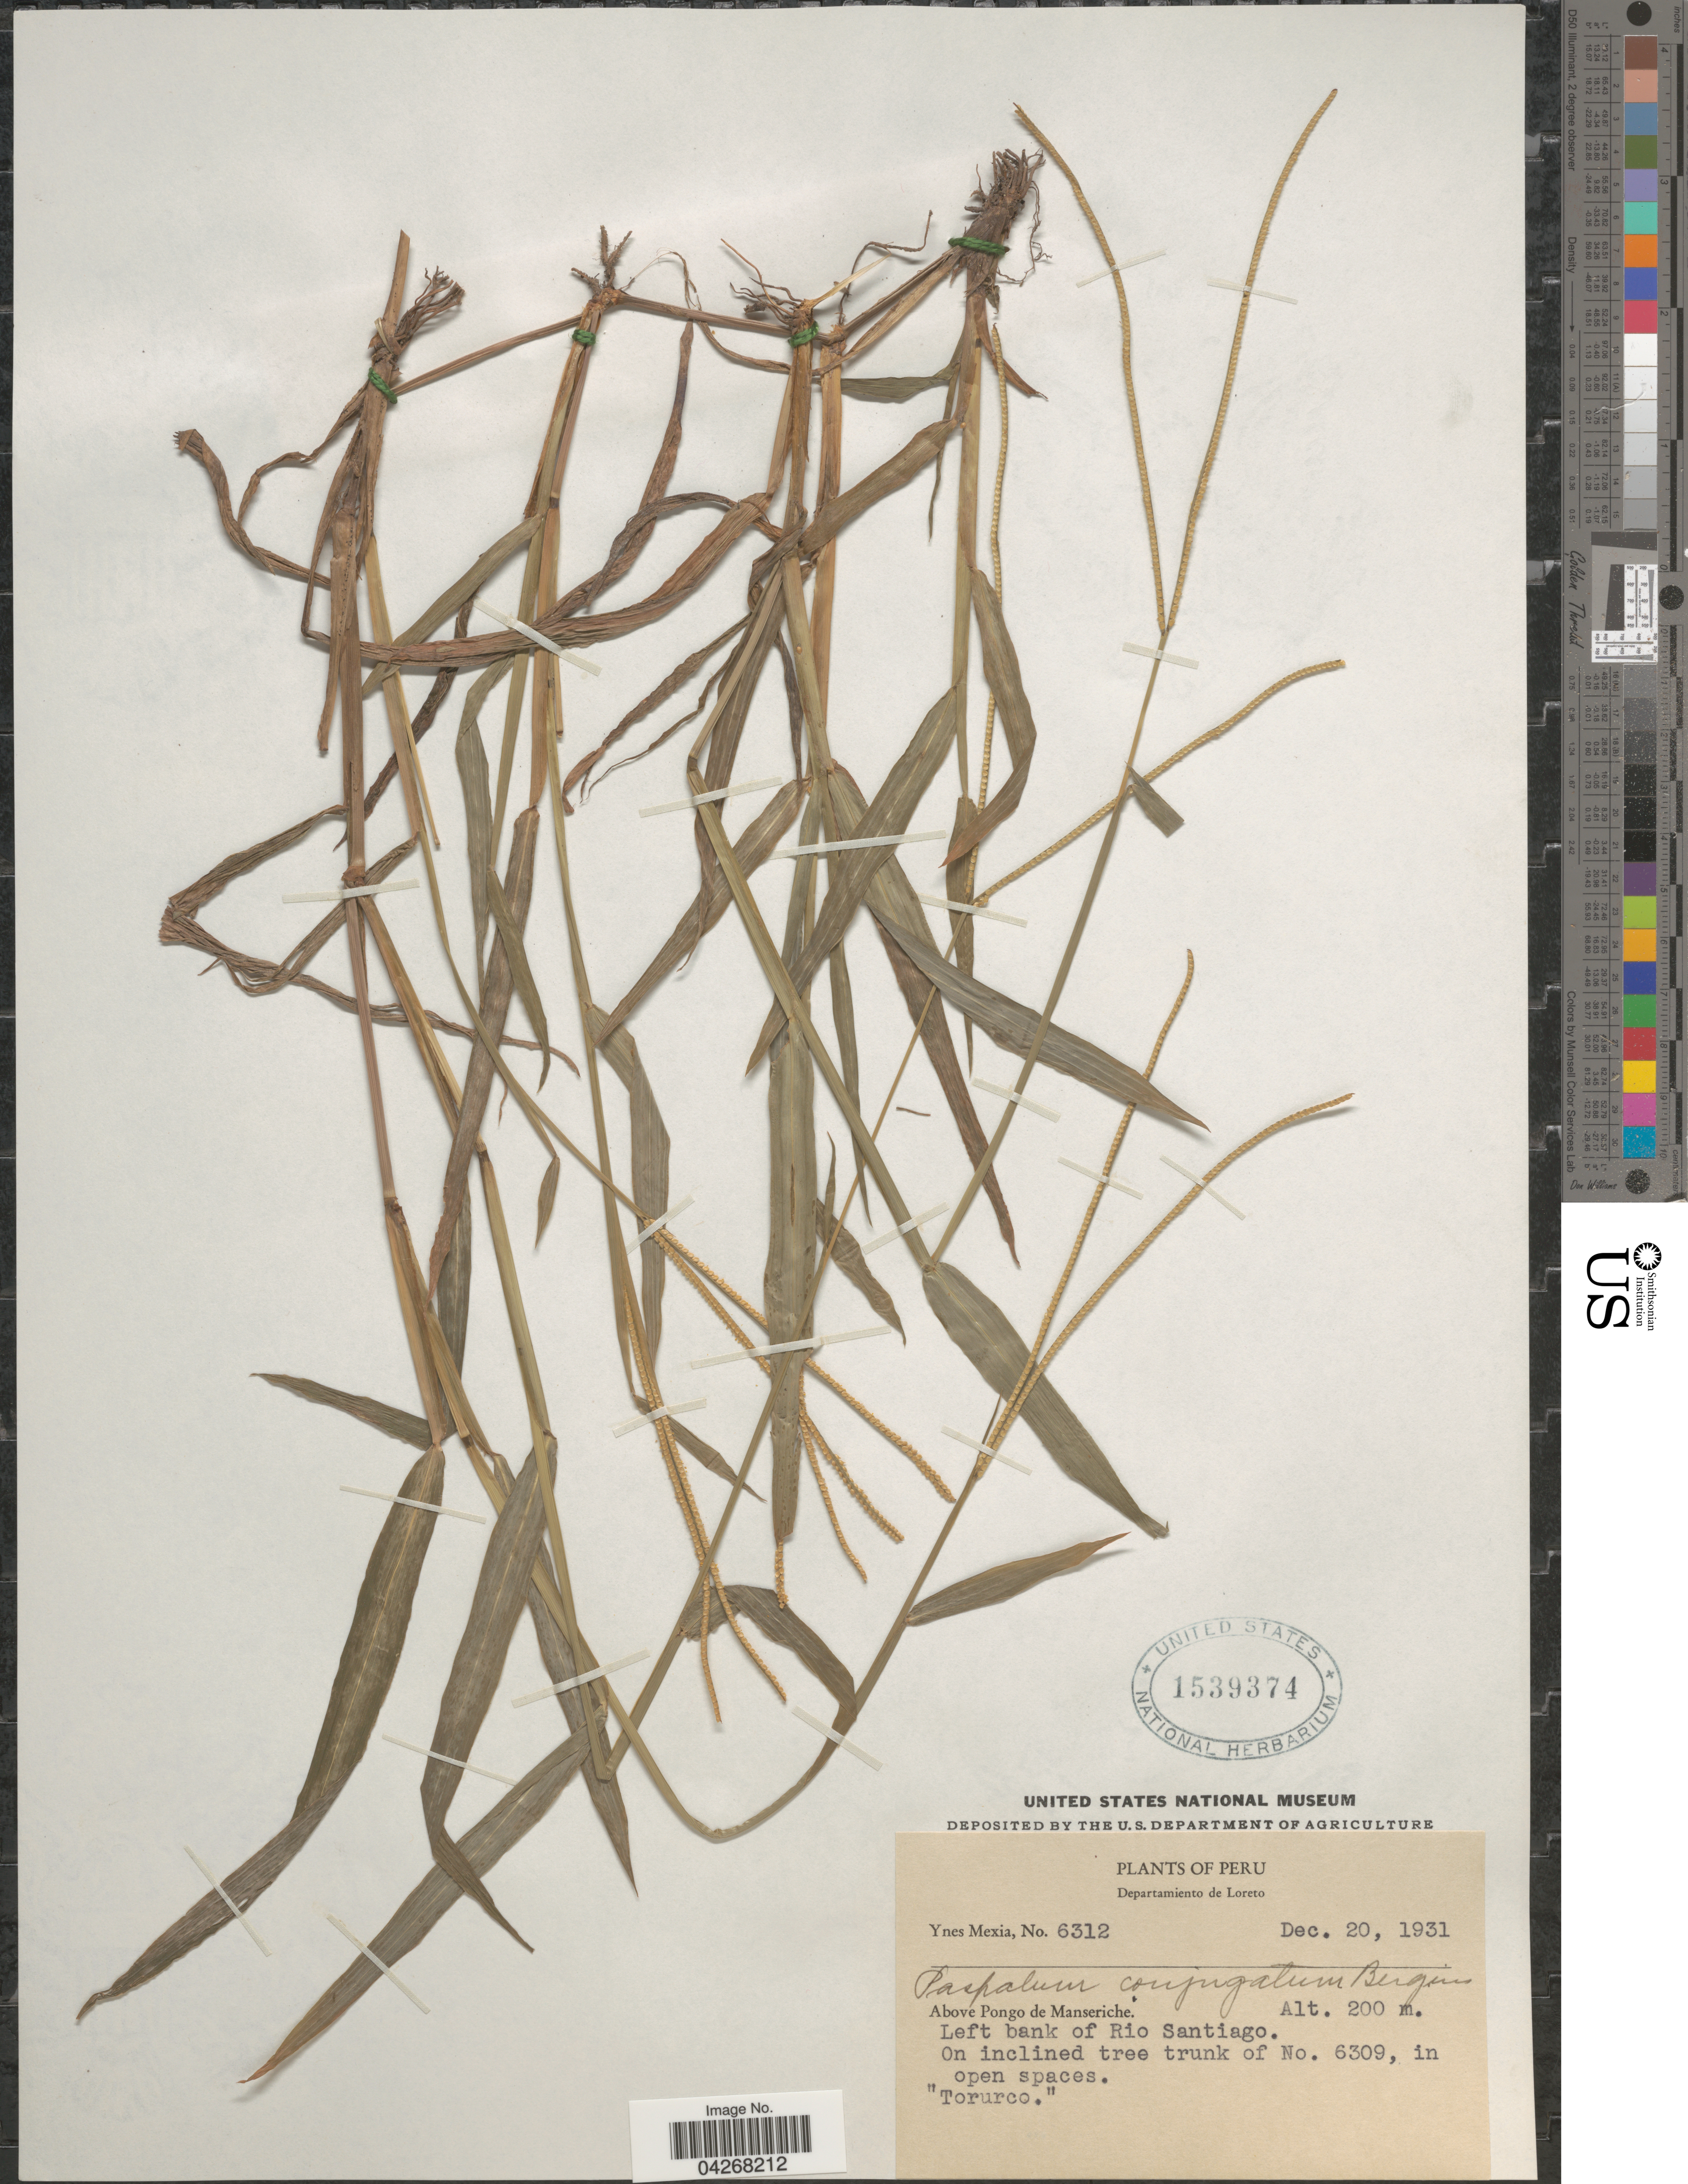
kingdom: Plantae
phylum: Tracheophyta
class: Liliopsida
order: Poales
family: Poaceae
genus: Paspalum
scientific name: Paspalum conjugatum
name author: P.J. Bergius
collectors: Y. Mexia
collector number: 6312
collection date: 1931-12-20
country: Peru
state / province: Loreto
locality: Departamento de Loreto. Above Pongo de Manseriche. Left bank of Rio Santiago.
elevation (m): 200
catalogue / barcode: US 1539374